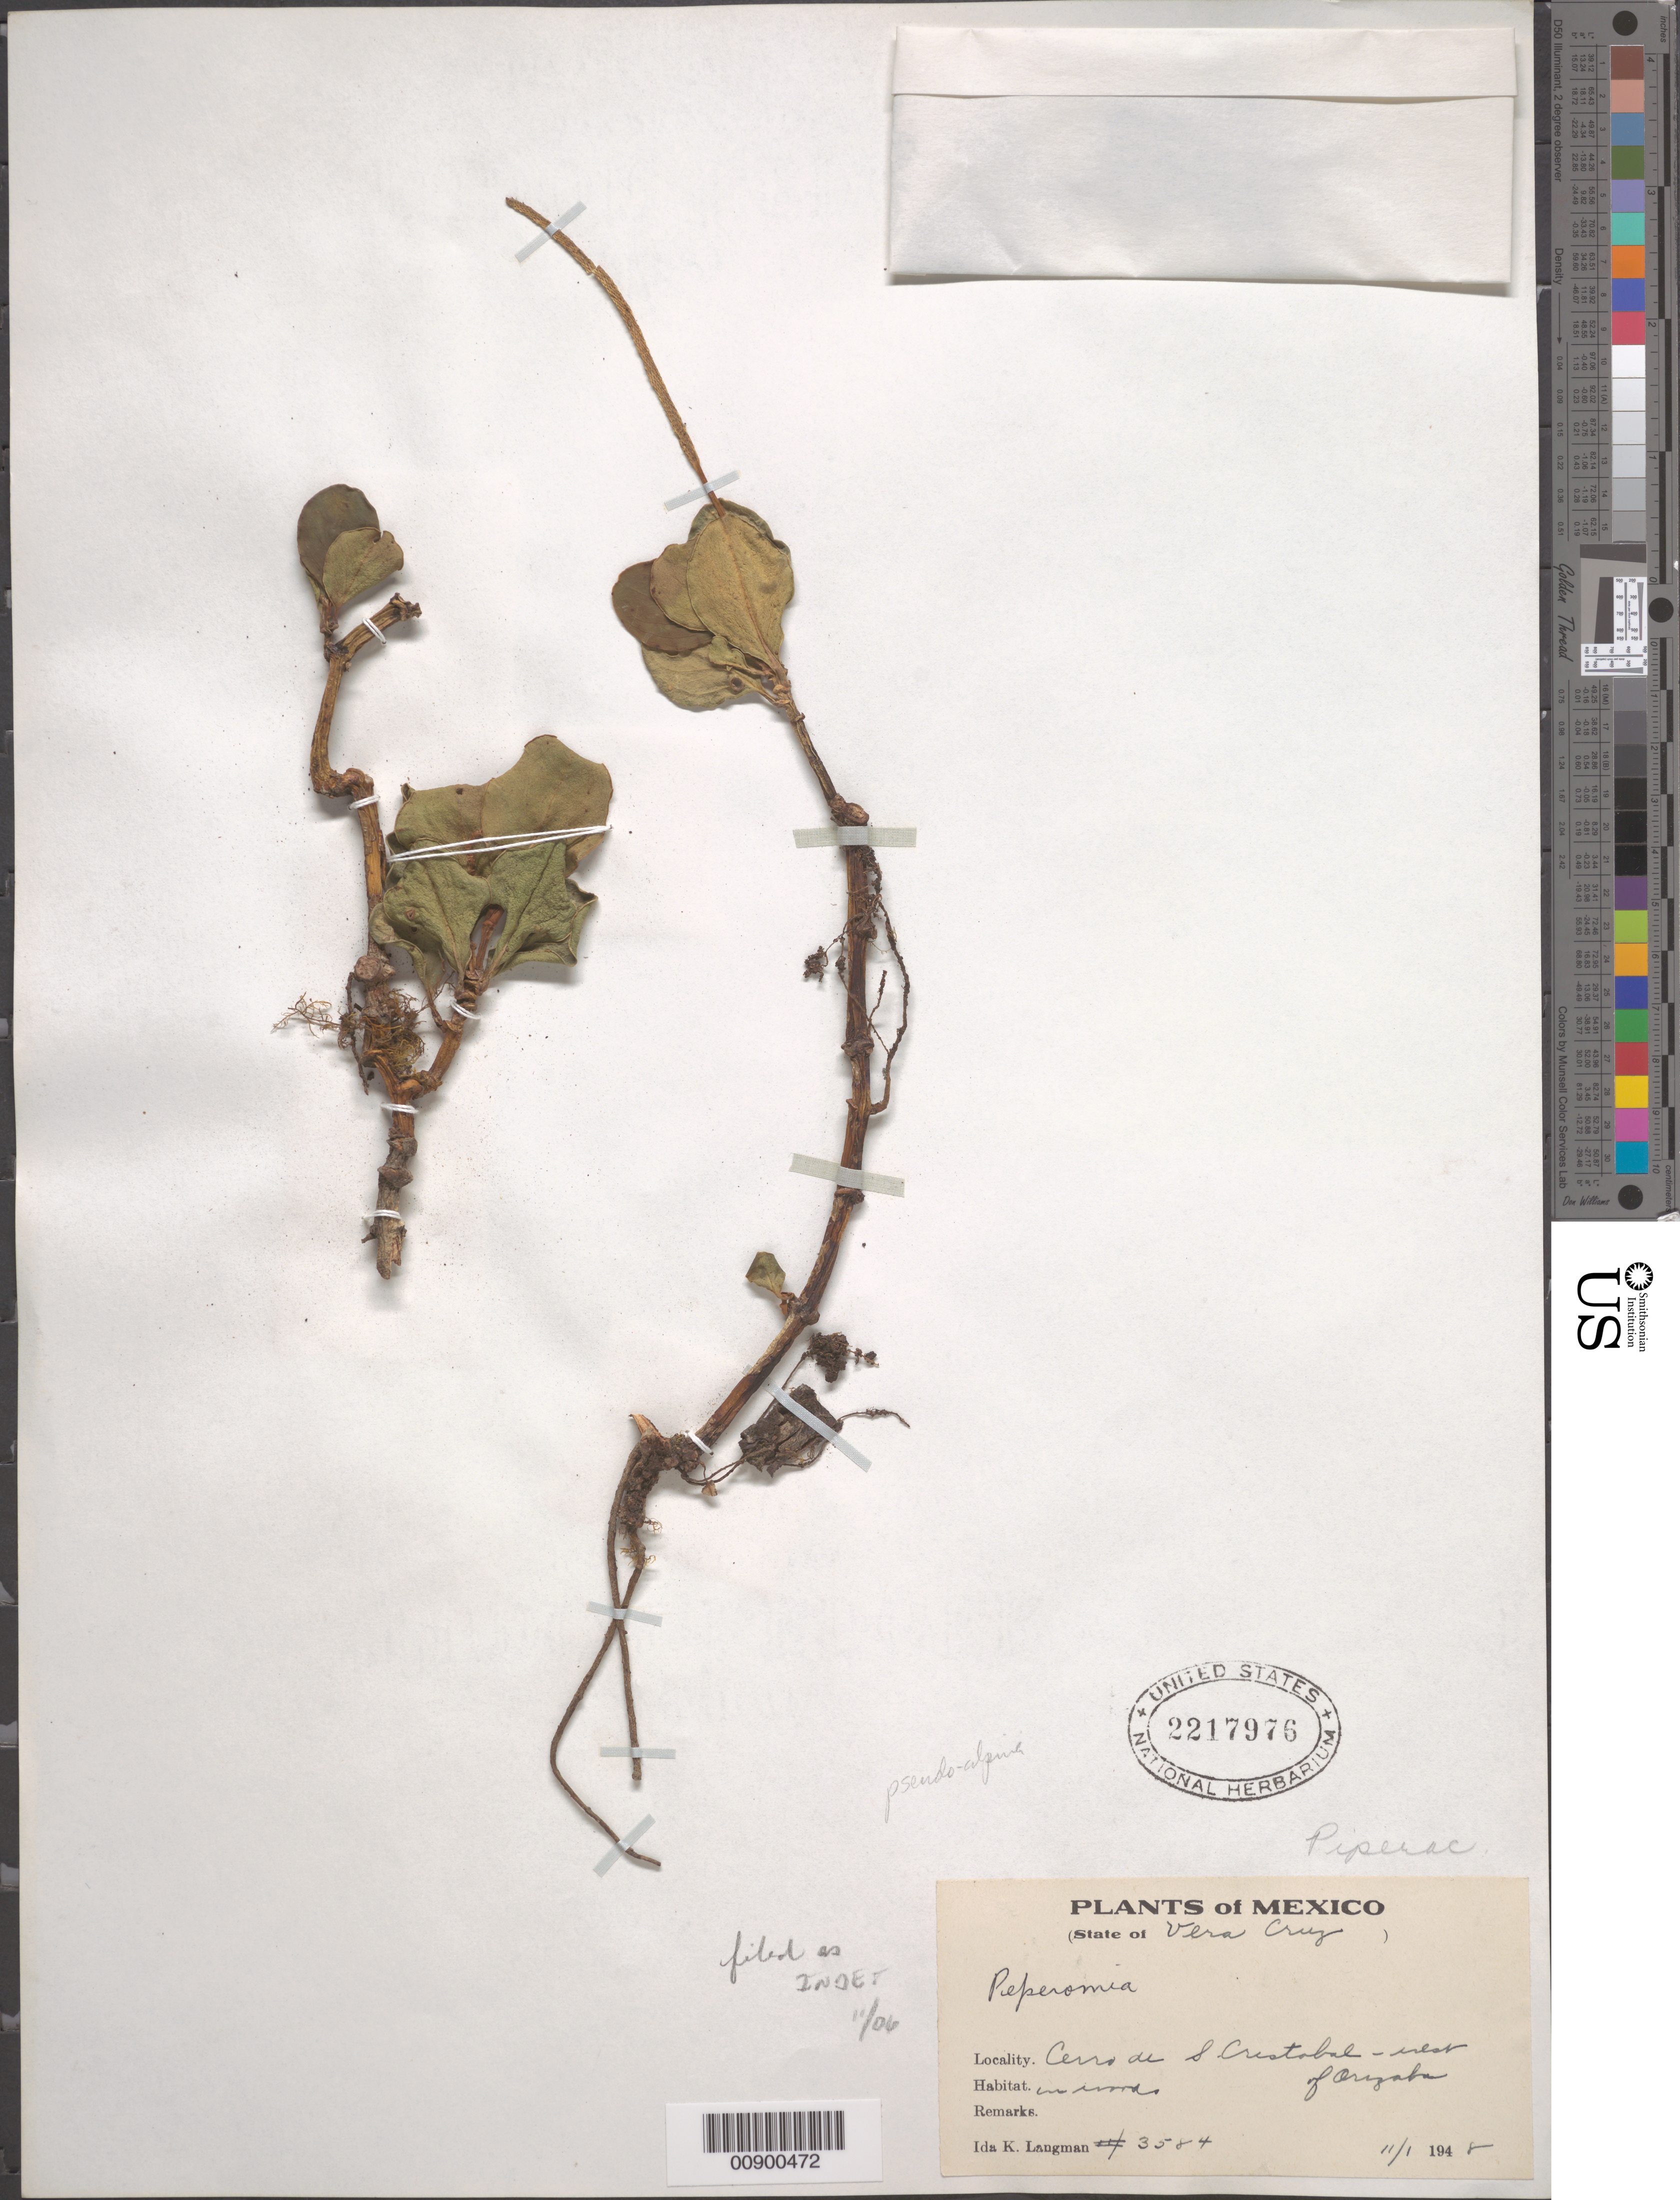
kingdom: Plantae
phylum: Tracheophyta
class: Magnoliopsida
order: Piperales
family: Piperaceae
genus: Peperomia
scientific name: Peperomia sp.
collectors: I. K. Langman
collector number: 3584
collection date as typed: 01 Nov 1948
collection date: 1948-11-01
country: Mexico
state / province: Veracruz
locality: Cerro de S. Cristóbal - near of Orizaba.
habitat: In woods.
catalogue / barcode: US 2217976